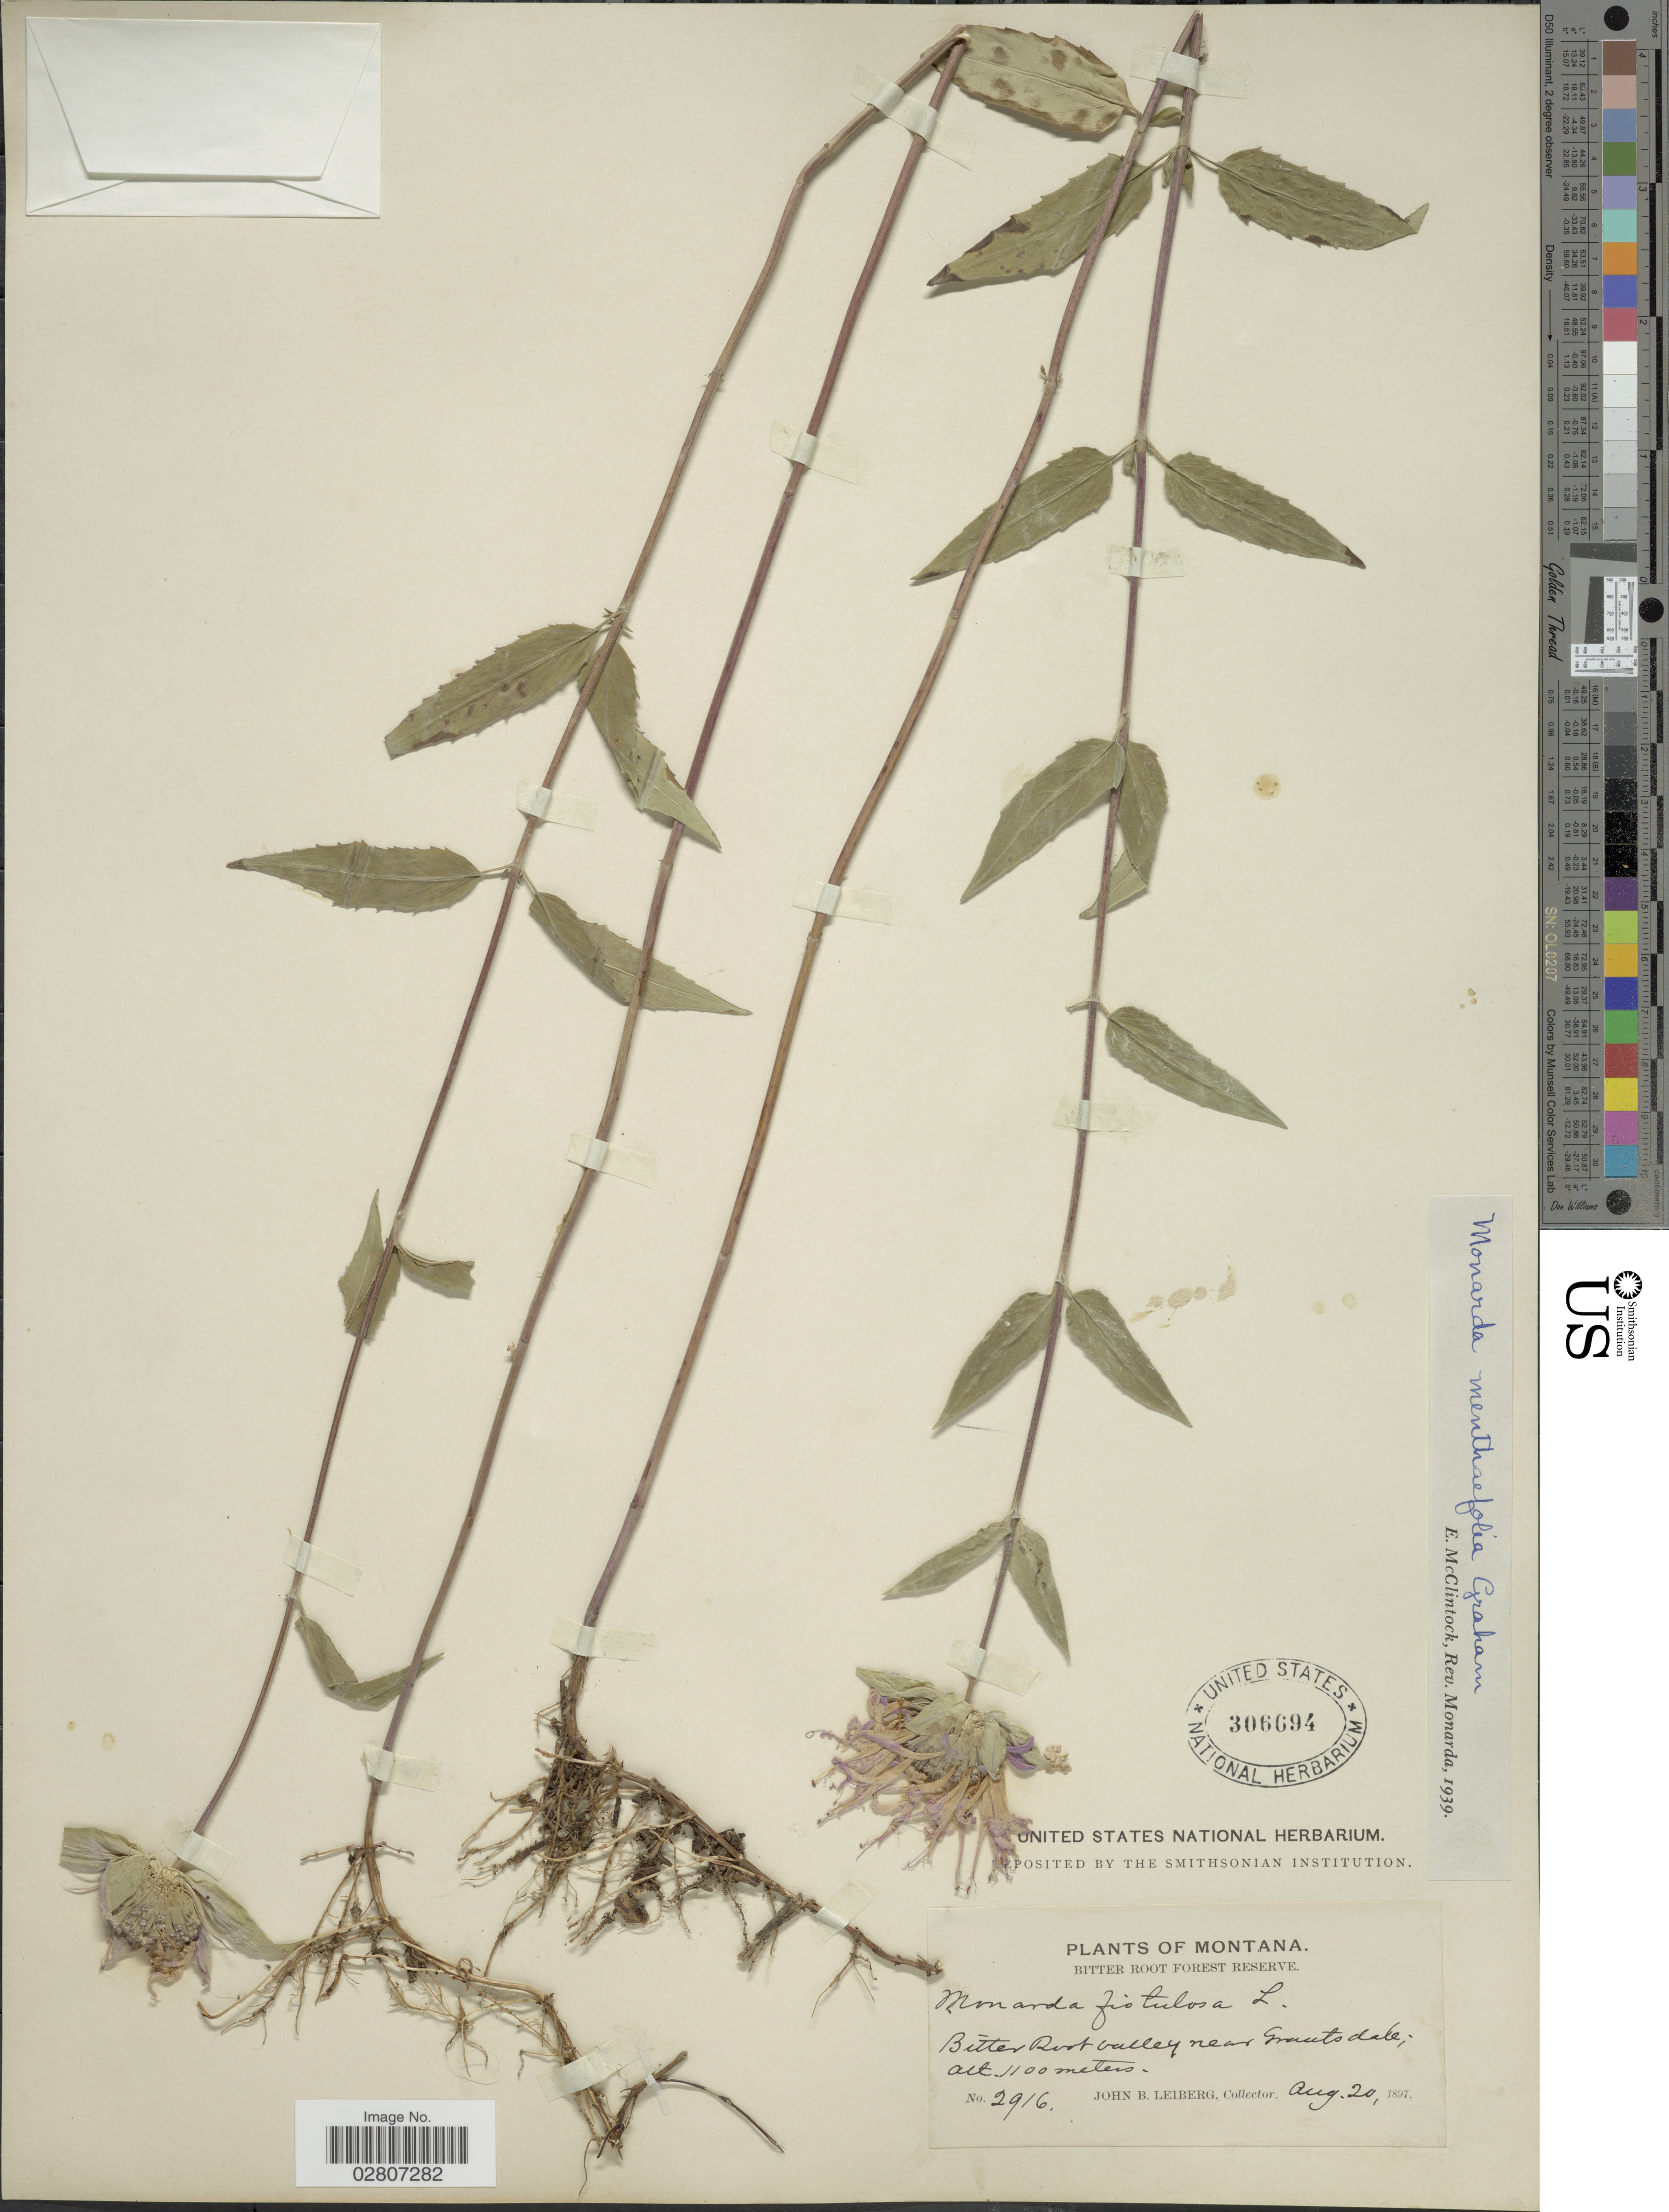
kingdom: Plantae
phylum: Tracheophyta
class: Magnoliopsida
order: Lamiales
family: Lamiaceae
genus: Monarda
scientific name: Monarda fistulosa var. menthifolia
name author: (Graham) Fernald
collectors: J. B. Leiberg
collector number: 2916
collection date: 1897-08-20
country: United States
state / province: Montana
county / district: Ravalli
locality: Bitter Root Forest Reserve. Bitter Root valley near Grantsdale.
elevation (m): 1100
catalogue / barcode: US 306694